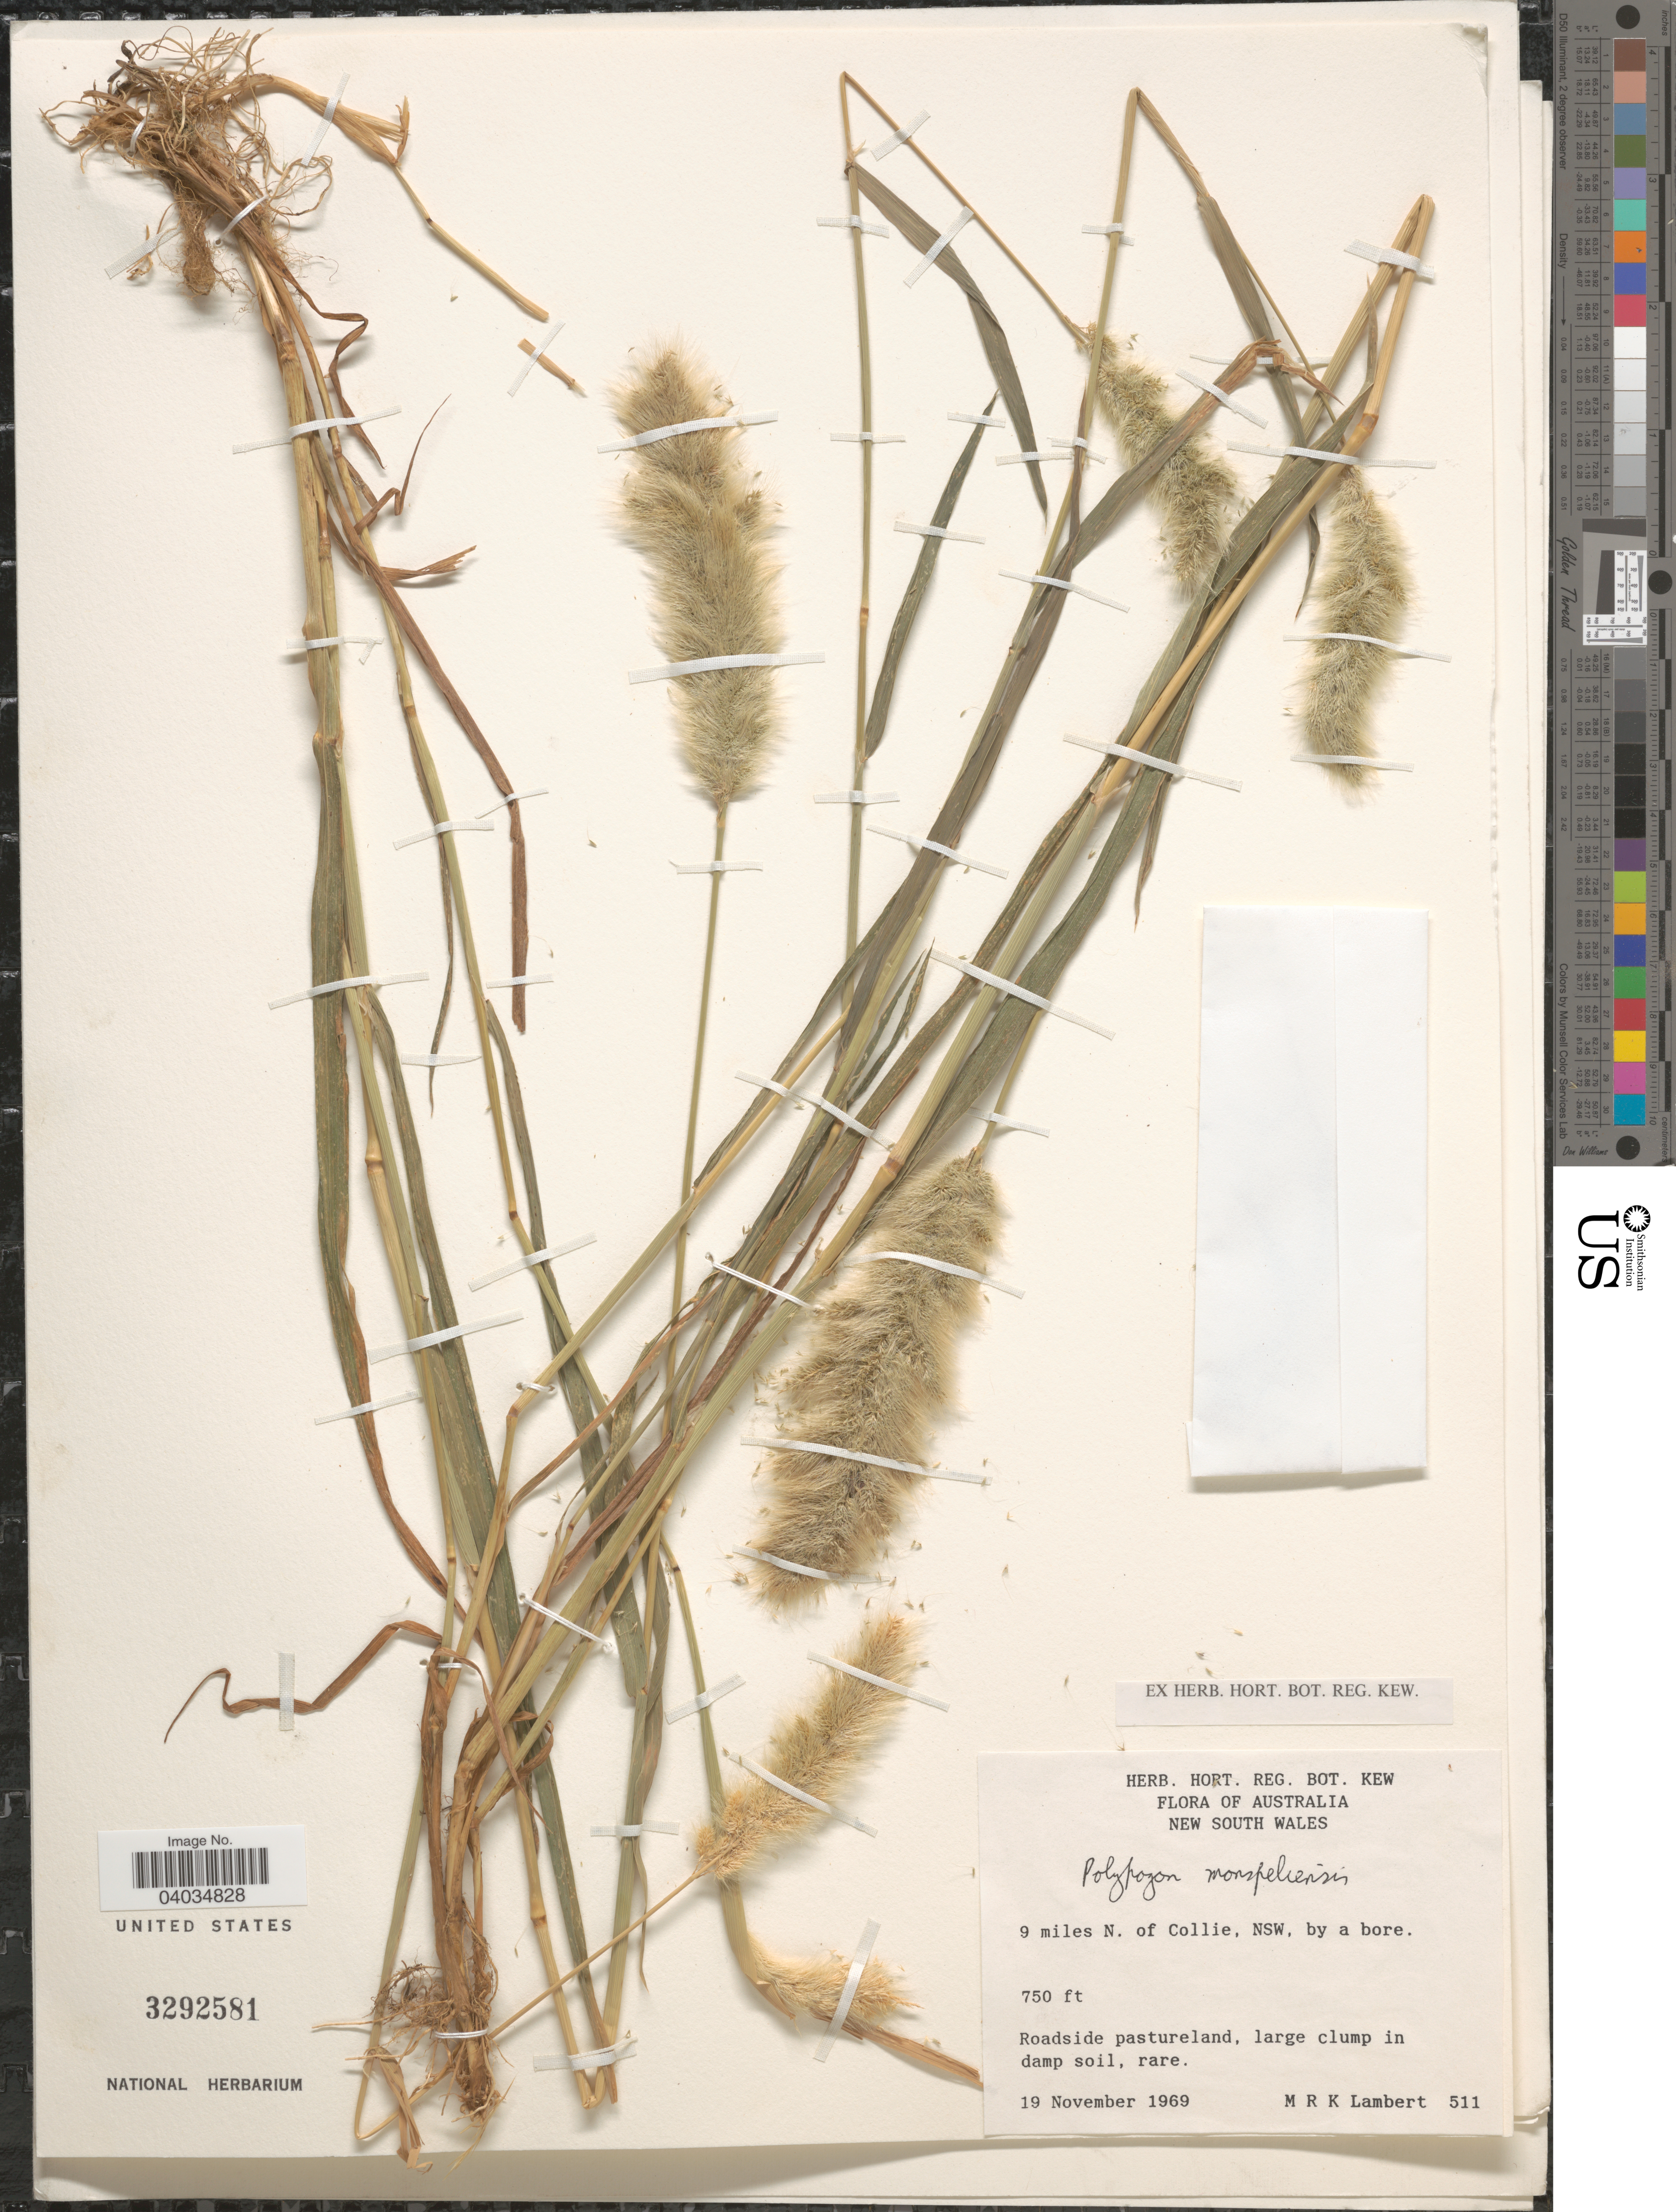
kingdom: Plantae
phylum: Tracheophyta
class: Liliopsida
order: Poales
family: Poaceae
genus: Polypogon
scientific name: Polypogon monspeliensis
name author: (L.) Desf.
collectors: M. Lambert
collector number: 511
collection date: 1969-11-19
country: Australia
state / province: New South Wales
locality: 9 miles N. of Collie, by a bore.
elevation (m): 229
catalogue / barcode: US 3292581